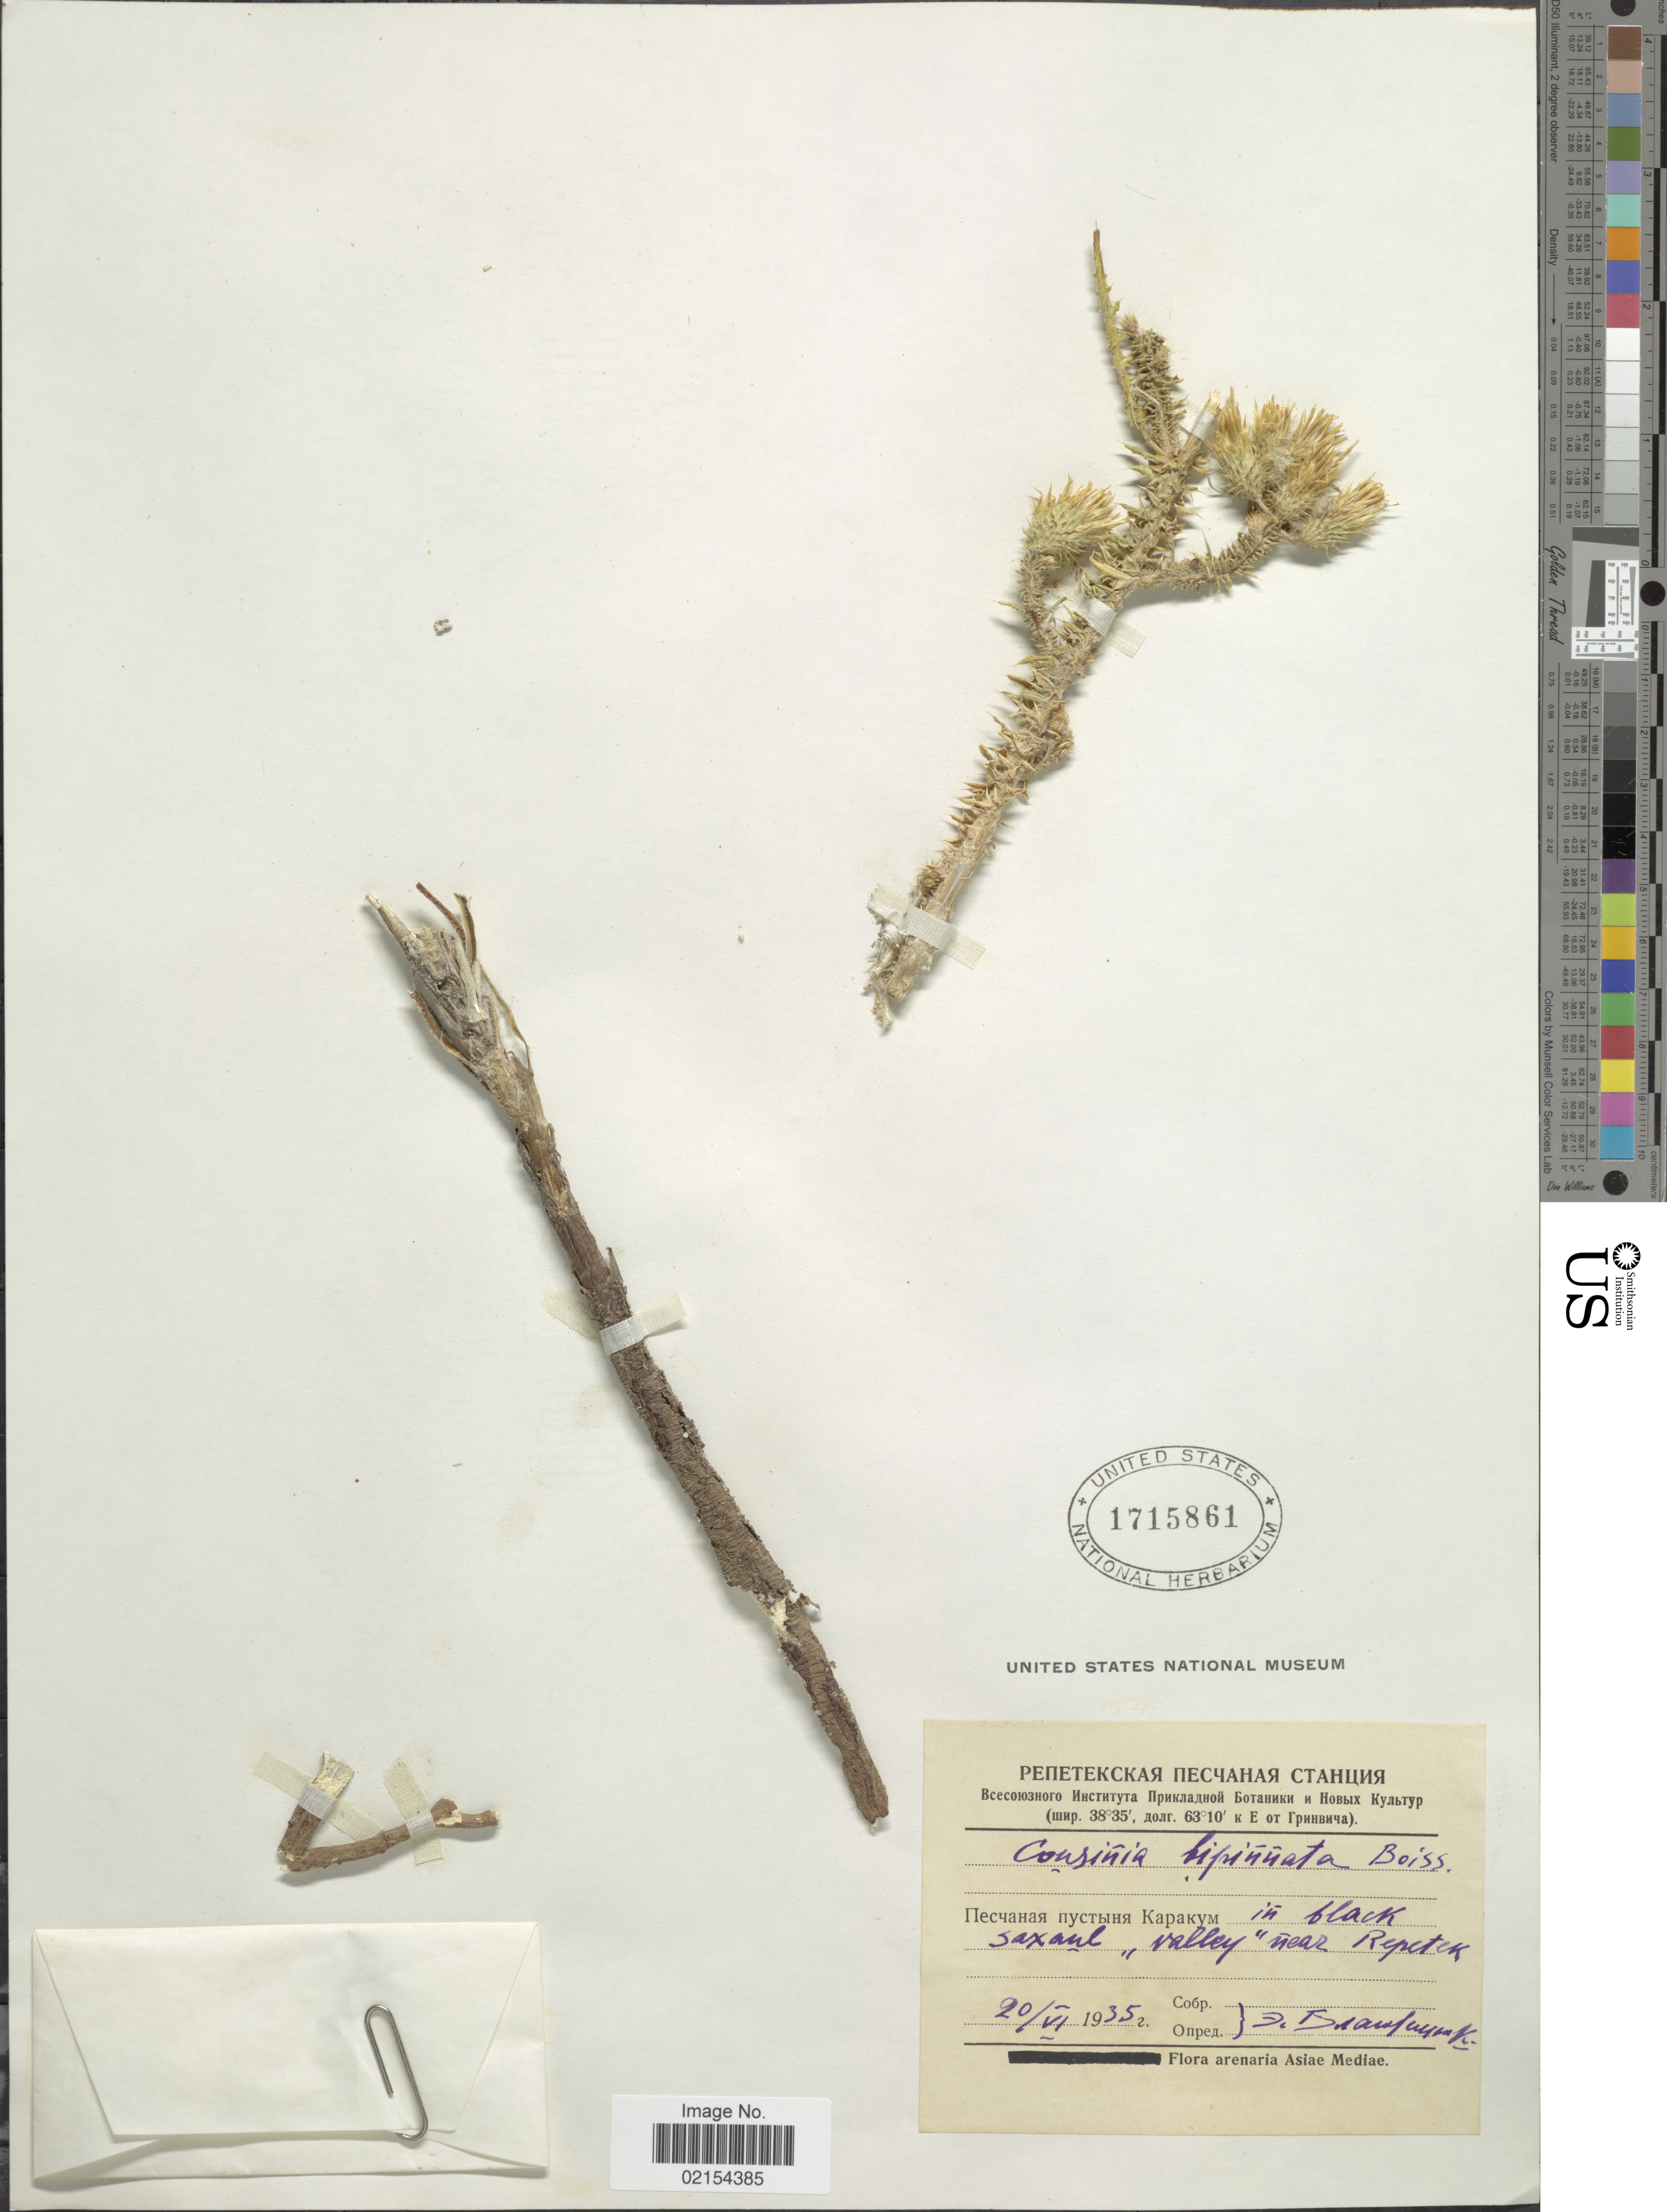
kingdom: Plantae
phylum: Tracheophyta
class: Magnoliopsida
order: Asterales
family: Asteraceae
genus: Cousinia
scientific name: Cousinia bipinnata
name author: Boiss.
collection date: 1935-06-20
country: Turkmenistan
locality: In black saxaul valley near Repetek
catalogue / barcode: US 1715861